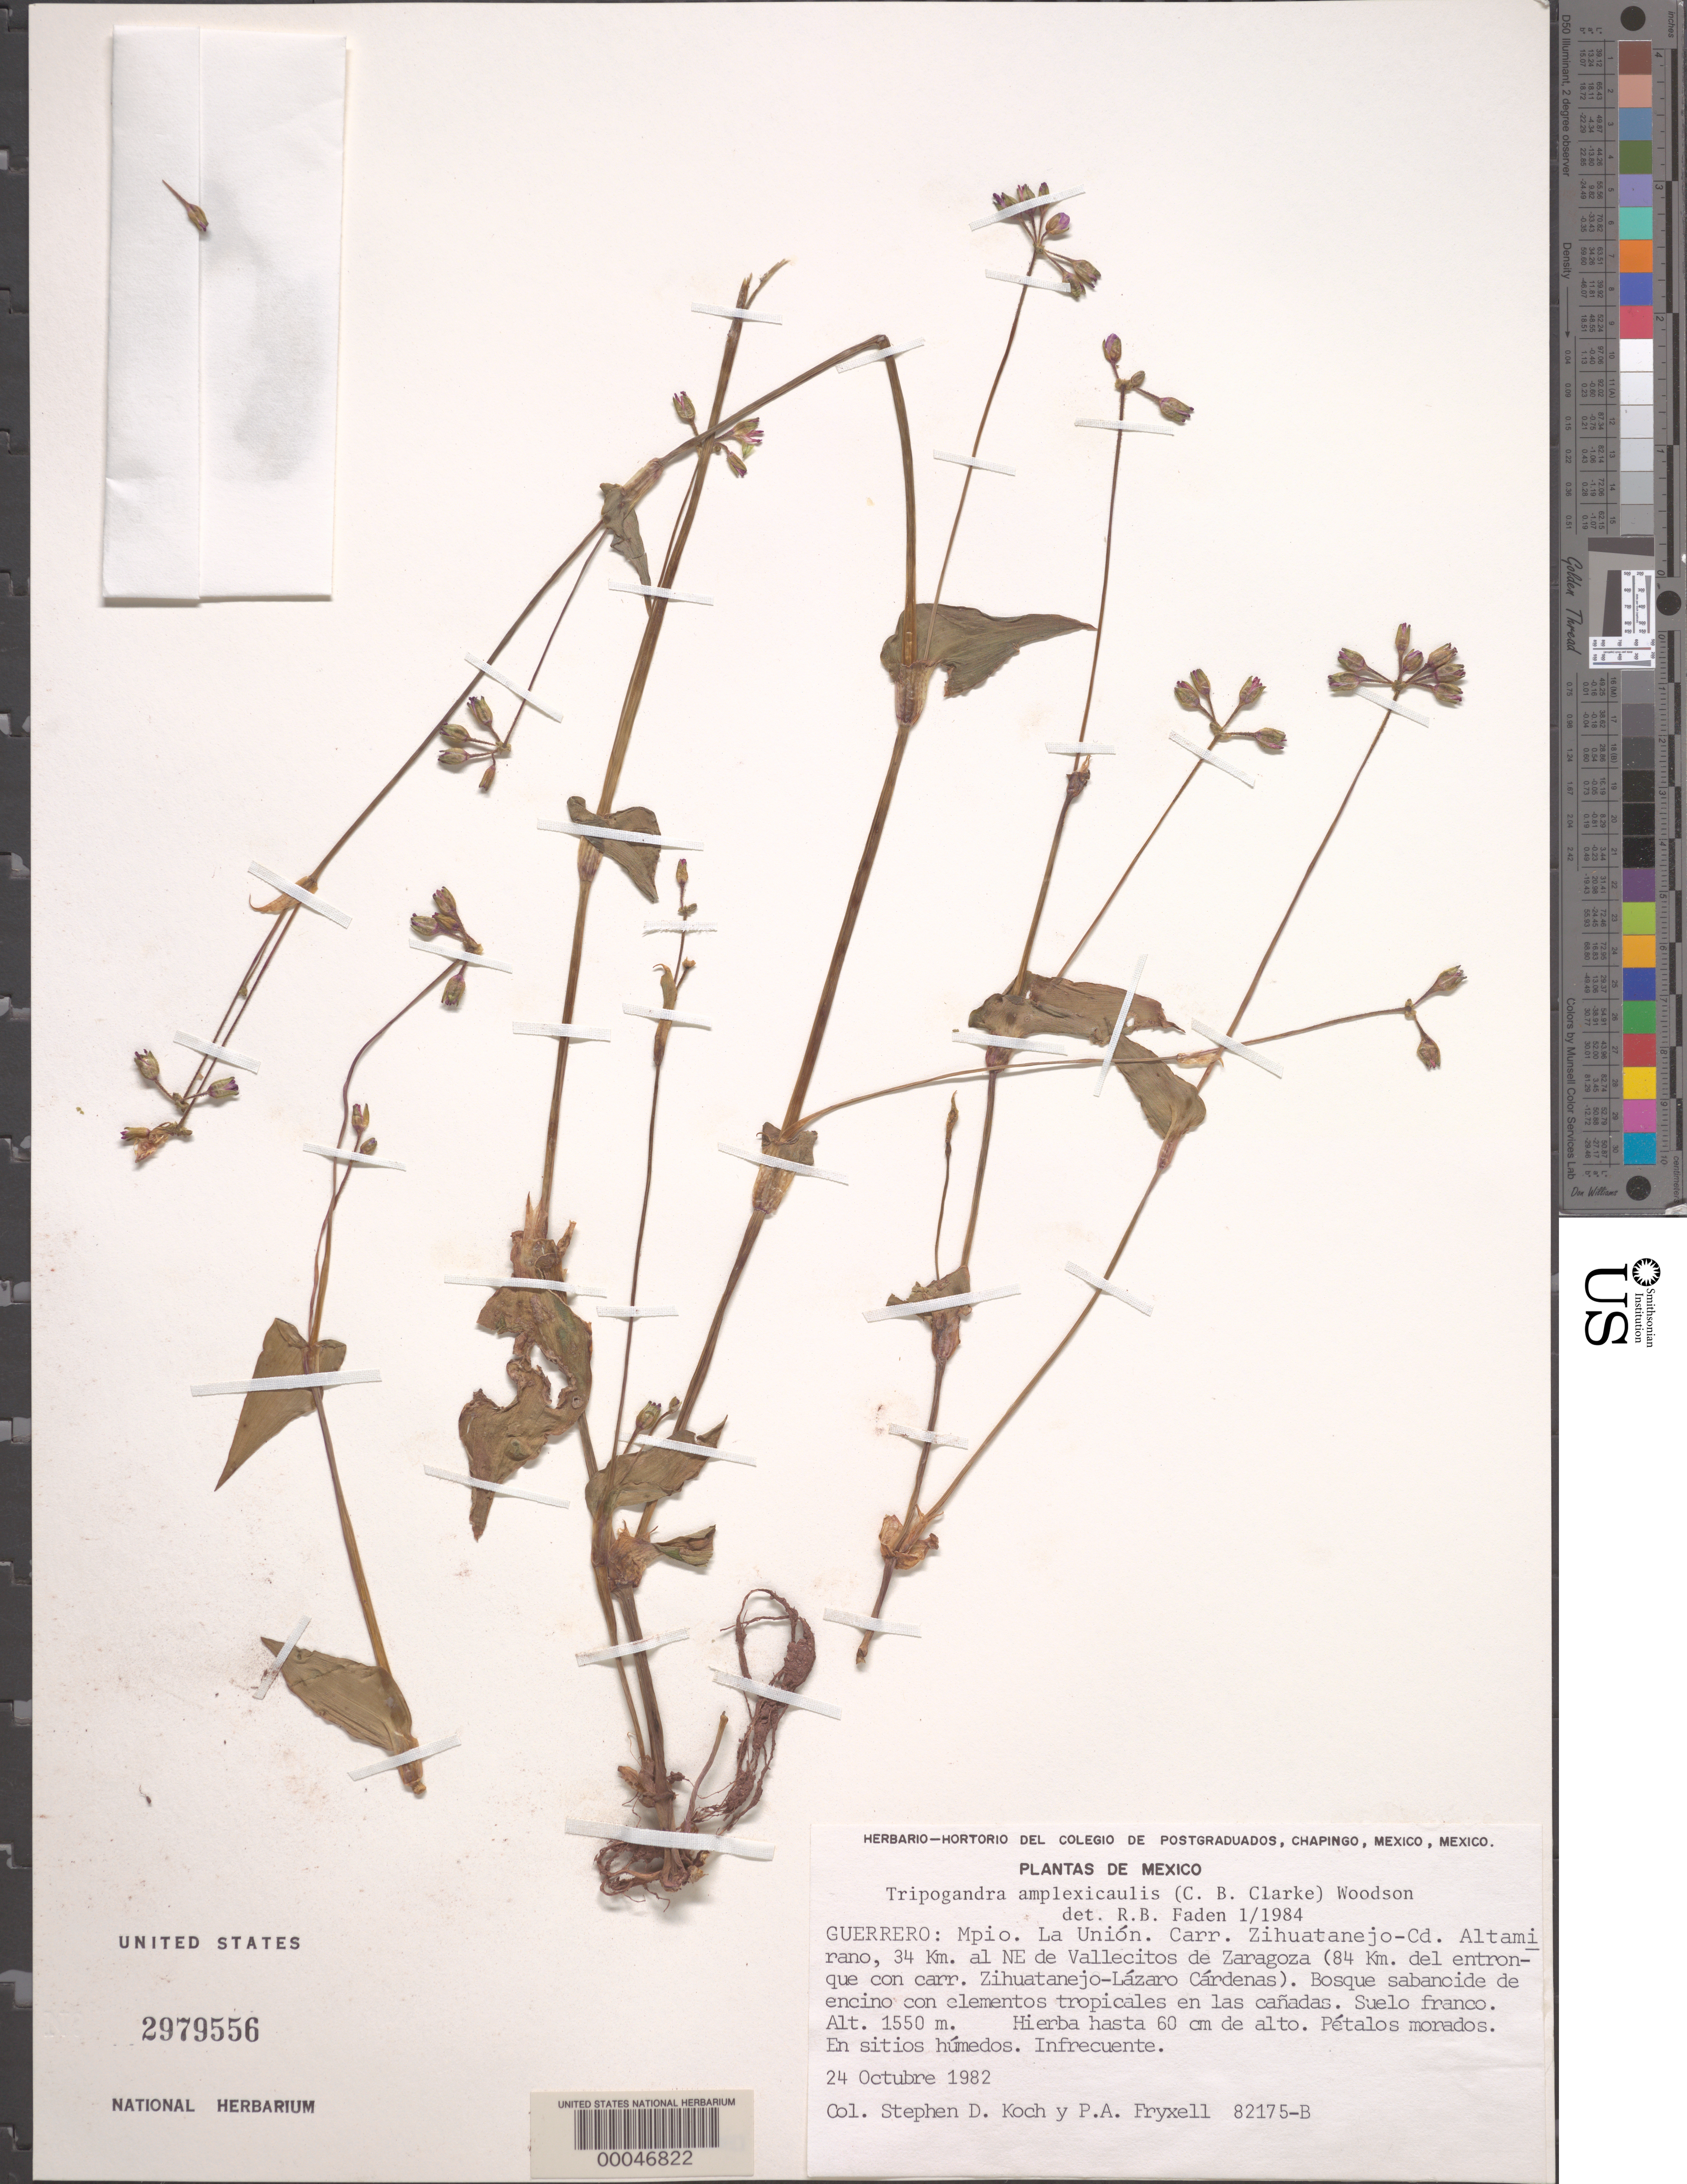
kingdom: Plantae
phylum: Tracheophyta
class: Liliopsida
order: Commelinales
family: Commelinaceae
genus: Tripogandra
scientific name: Tripogandra amplexicaulis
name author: (Klotzsch ex C.B. Clarke) Woodson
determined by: Faden, Robert B., (US), Smithsonian Institution - National Museum of Natural History (UNITED STATES)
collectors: S. D. Koch & P. A. Fryxell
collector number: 82175-b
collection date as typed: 24 Oct 1982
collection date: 1982-10-24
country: Mexico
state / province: Guerrero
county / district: Unión De Isidoro Montes De Oca, La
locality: La union mun. (?), NE of Vallecitos de Zaragoza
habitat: Tropical forest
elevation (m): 1550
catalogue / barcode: US 2979556